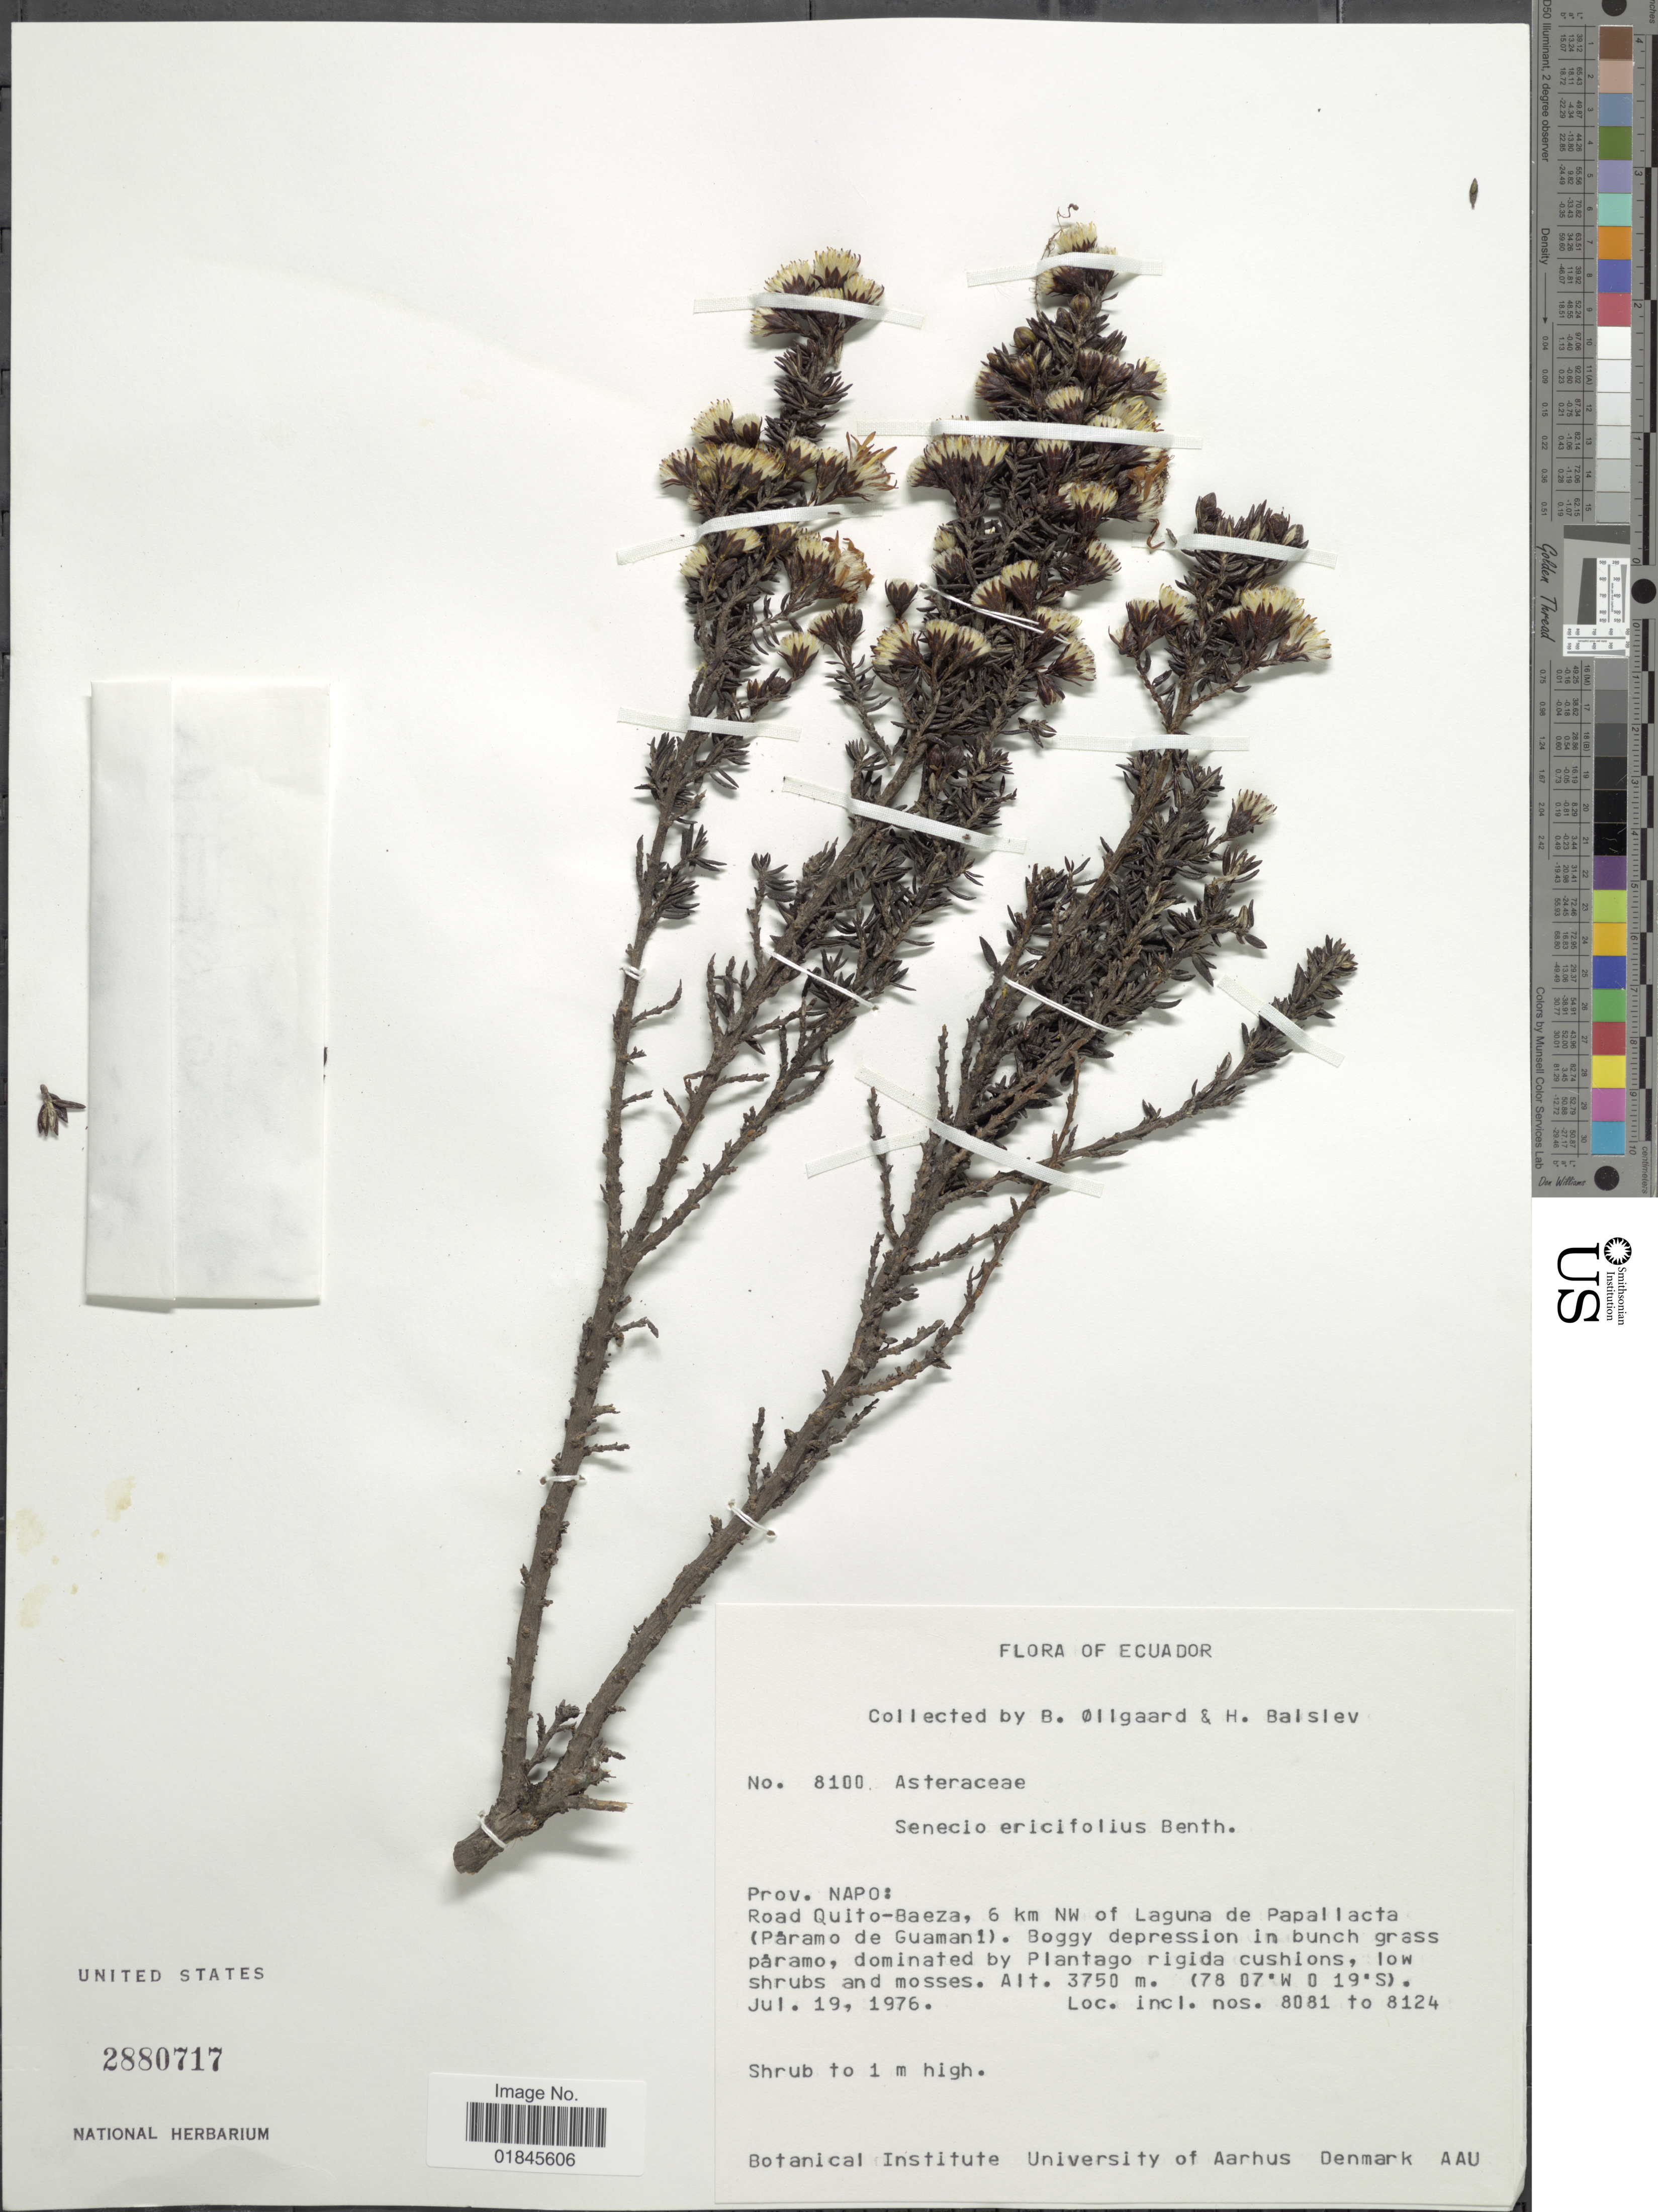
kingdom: Plantae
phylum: Tracheophyta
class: Magnoliopsida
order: Asterales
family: Asteraceae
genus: Pentacalia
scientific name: Pentacalia peruviana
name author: (Pers.) Cuatrec.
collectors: B. Øllgaard & H. Balslev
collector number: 8100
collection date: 1976-07-19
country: Ecuador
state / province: Napo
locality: Prov. Napo: Road Quito-Baeza, 6 km NW of Laguna de Papallacta (Páramo de Guamaní).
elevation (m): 3750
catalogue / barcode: US 2880717